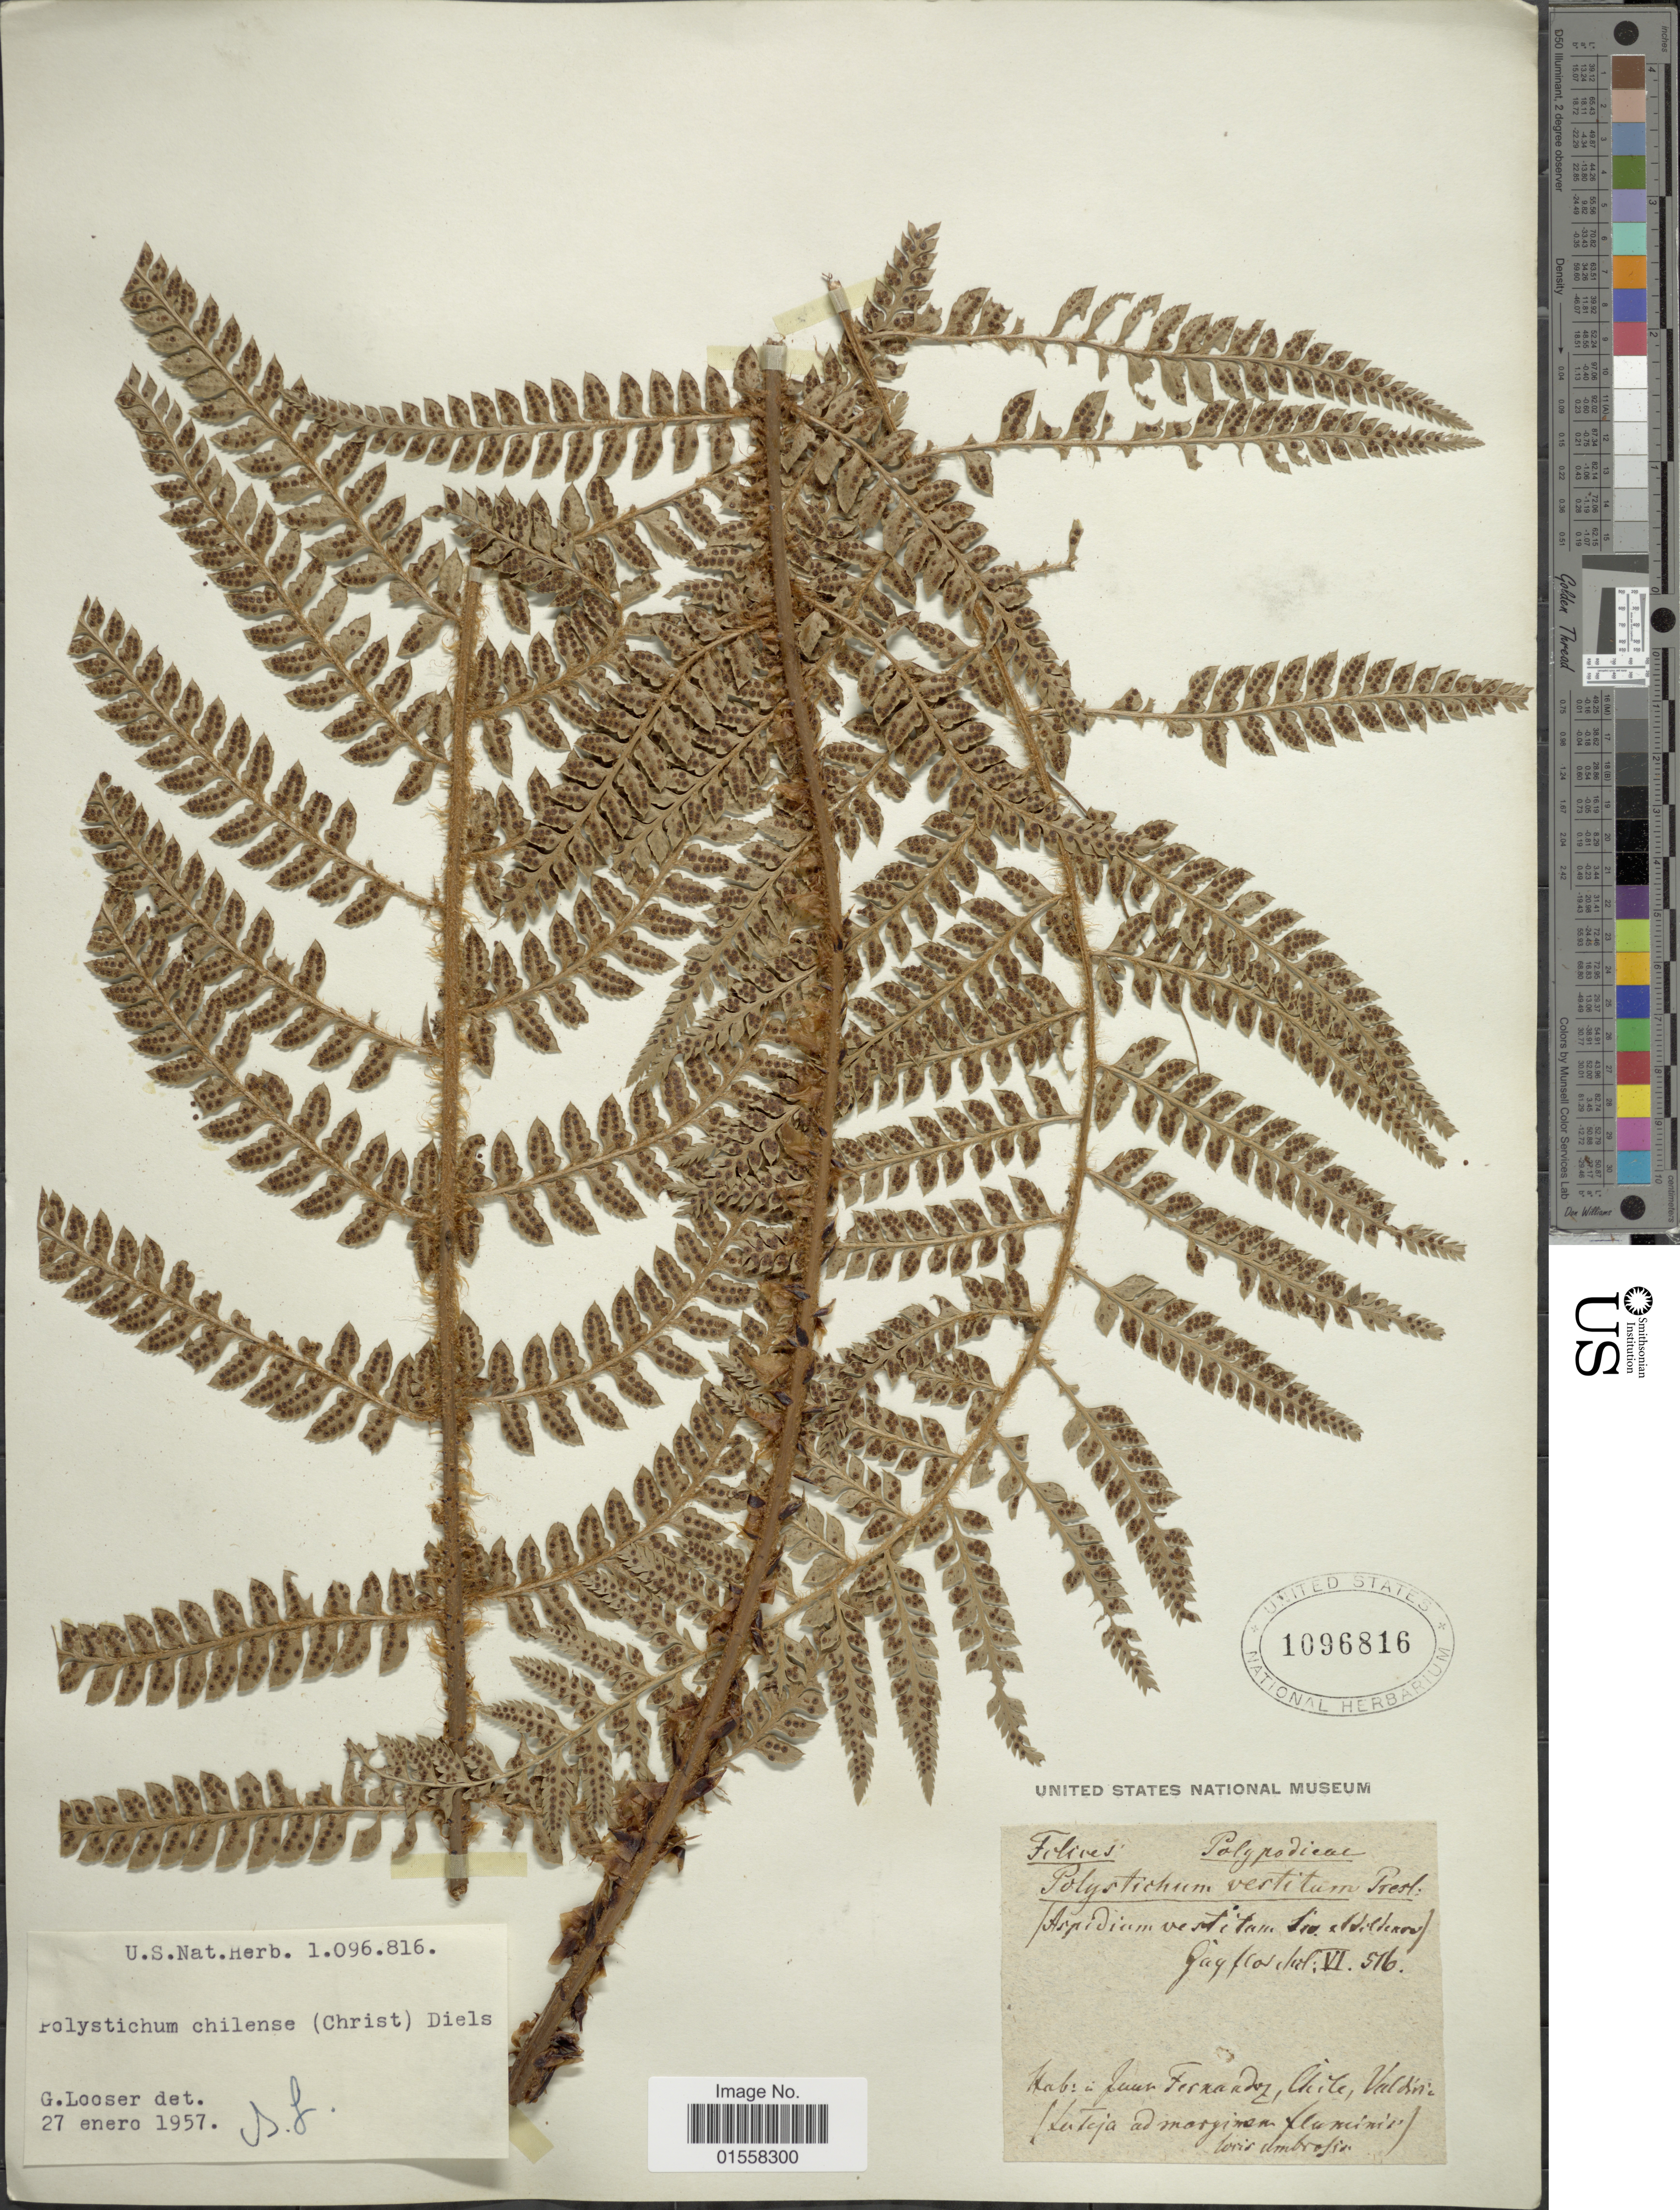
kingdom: Plantae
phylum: Tracheophyta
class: Polypodiopsida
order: Polypodiales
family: Dryopteridaceae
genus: Polystichum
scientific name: Polystichum chilense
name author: (Christ) Diels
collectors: National Museum of Natural History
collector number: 1.096.816?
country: Chile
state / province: Valparaíso (V)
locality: Juan Fernandez, Chile , Valdivia.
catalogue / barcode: US 1096816